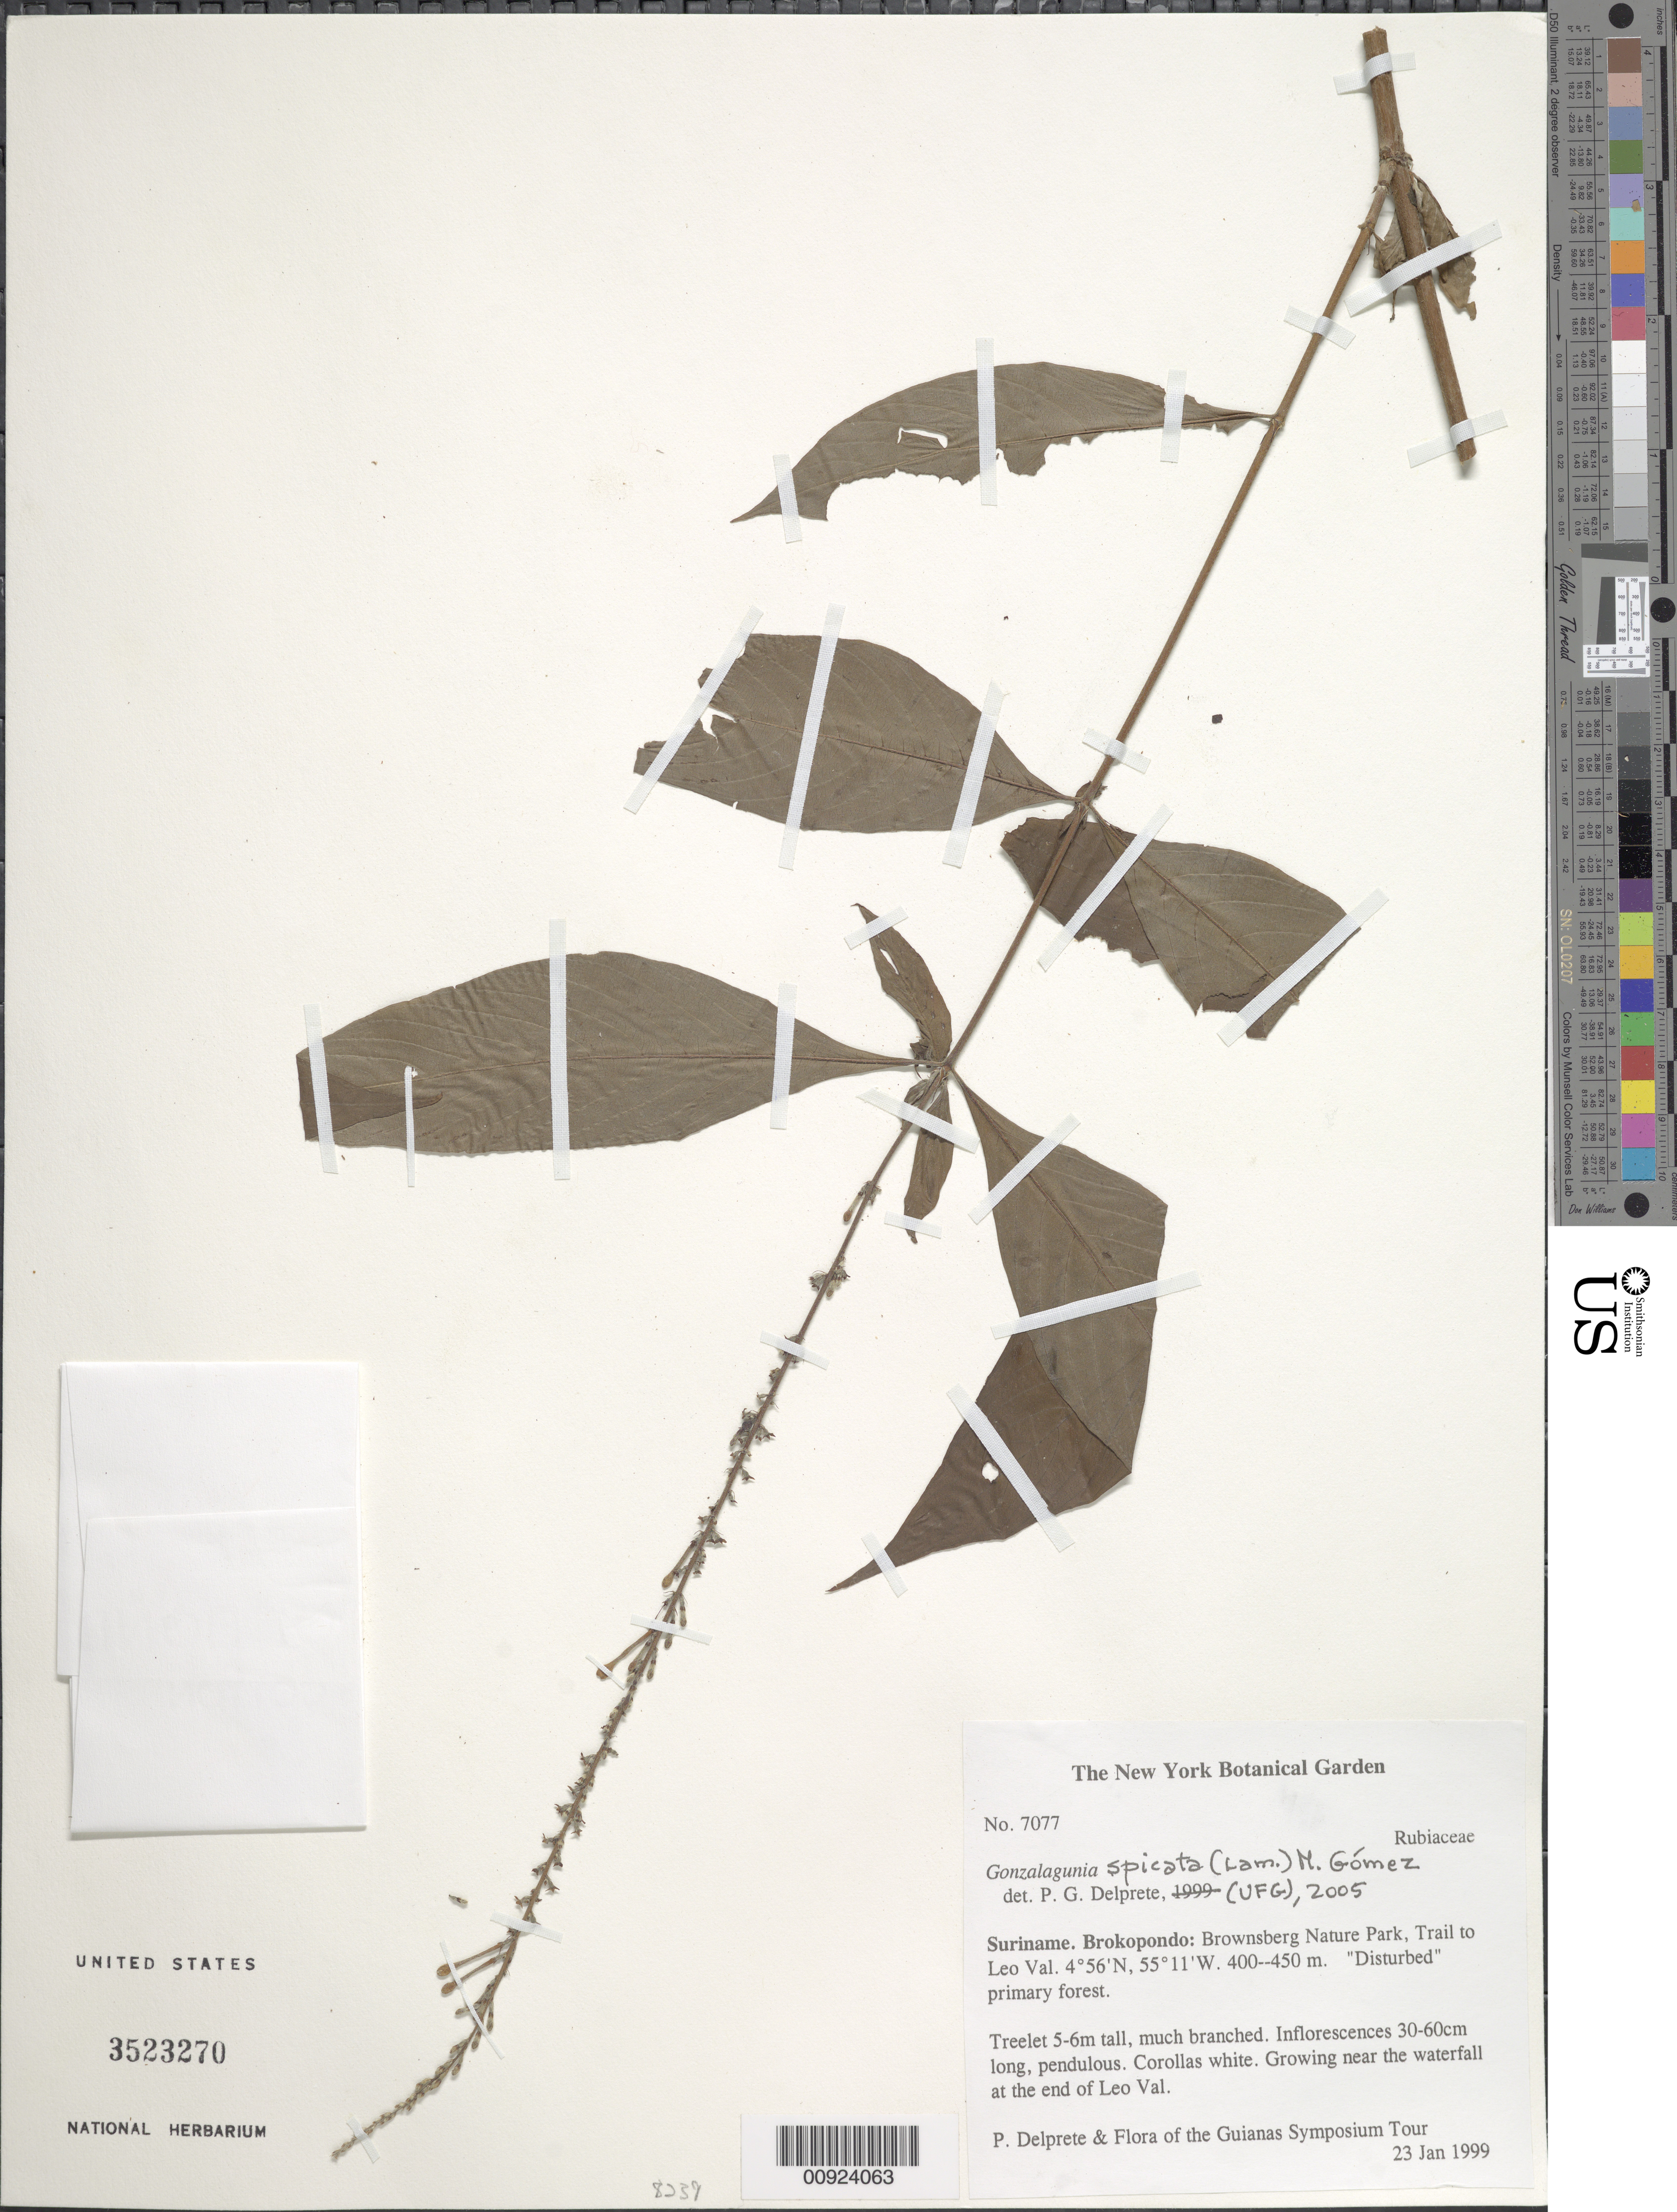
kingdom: Plantae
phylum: Tracheophyta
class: Magnoliopsida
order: Gentianales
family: Rubiaceae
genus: Gonzalagunia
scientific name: Gonzalagunia spicata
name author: (Lam.) M. Gómez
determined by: Delprete, P. G., Herb. de Guyane Cay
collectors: P. G. Delprete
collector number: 7077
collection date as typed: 23-Jan-99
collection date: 1999-01-23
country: Suriname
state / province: Brokopondo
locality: Brownsberg Nature Park, Trail to Leo Val; near the waterfall at the end of Leo Val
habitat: "Disturbed" primary forest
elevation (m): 400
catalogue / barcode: US 3523270